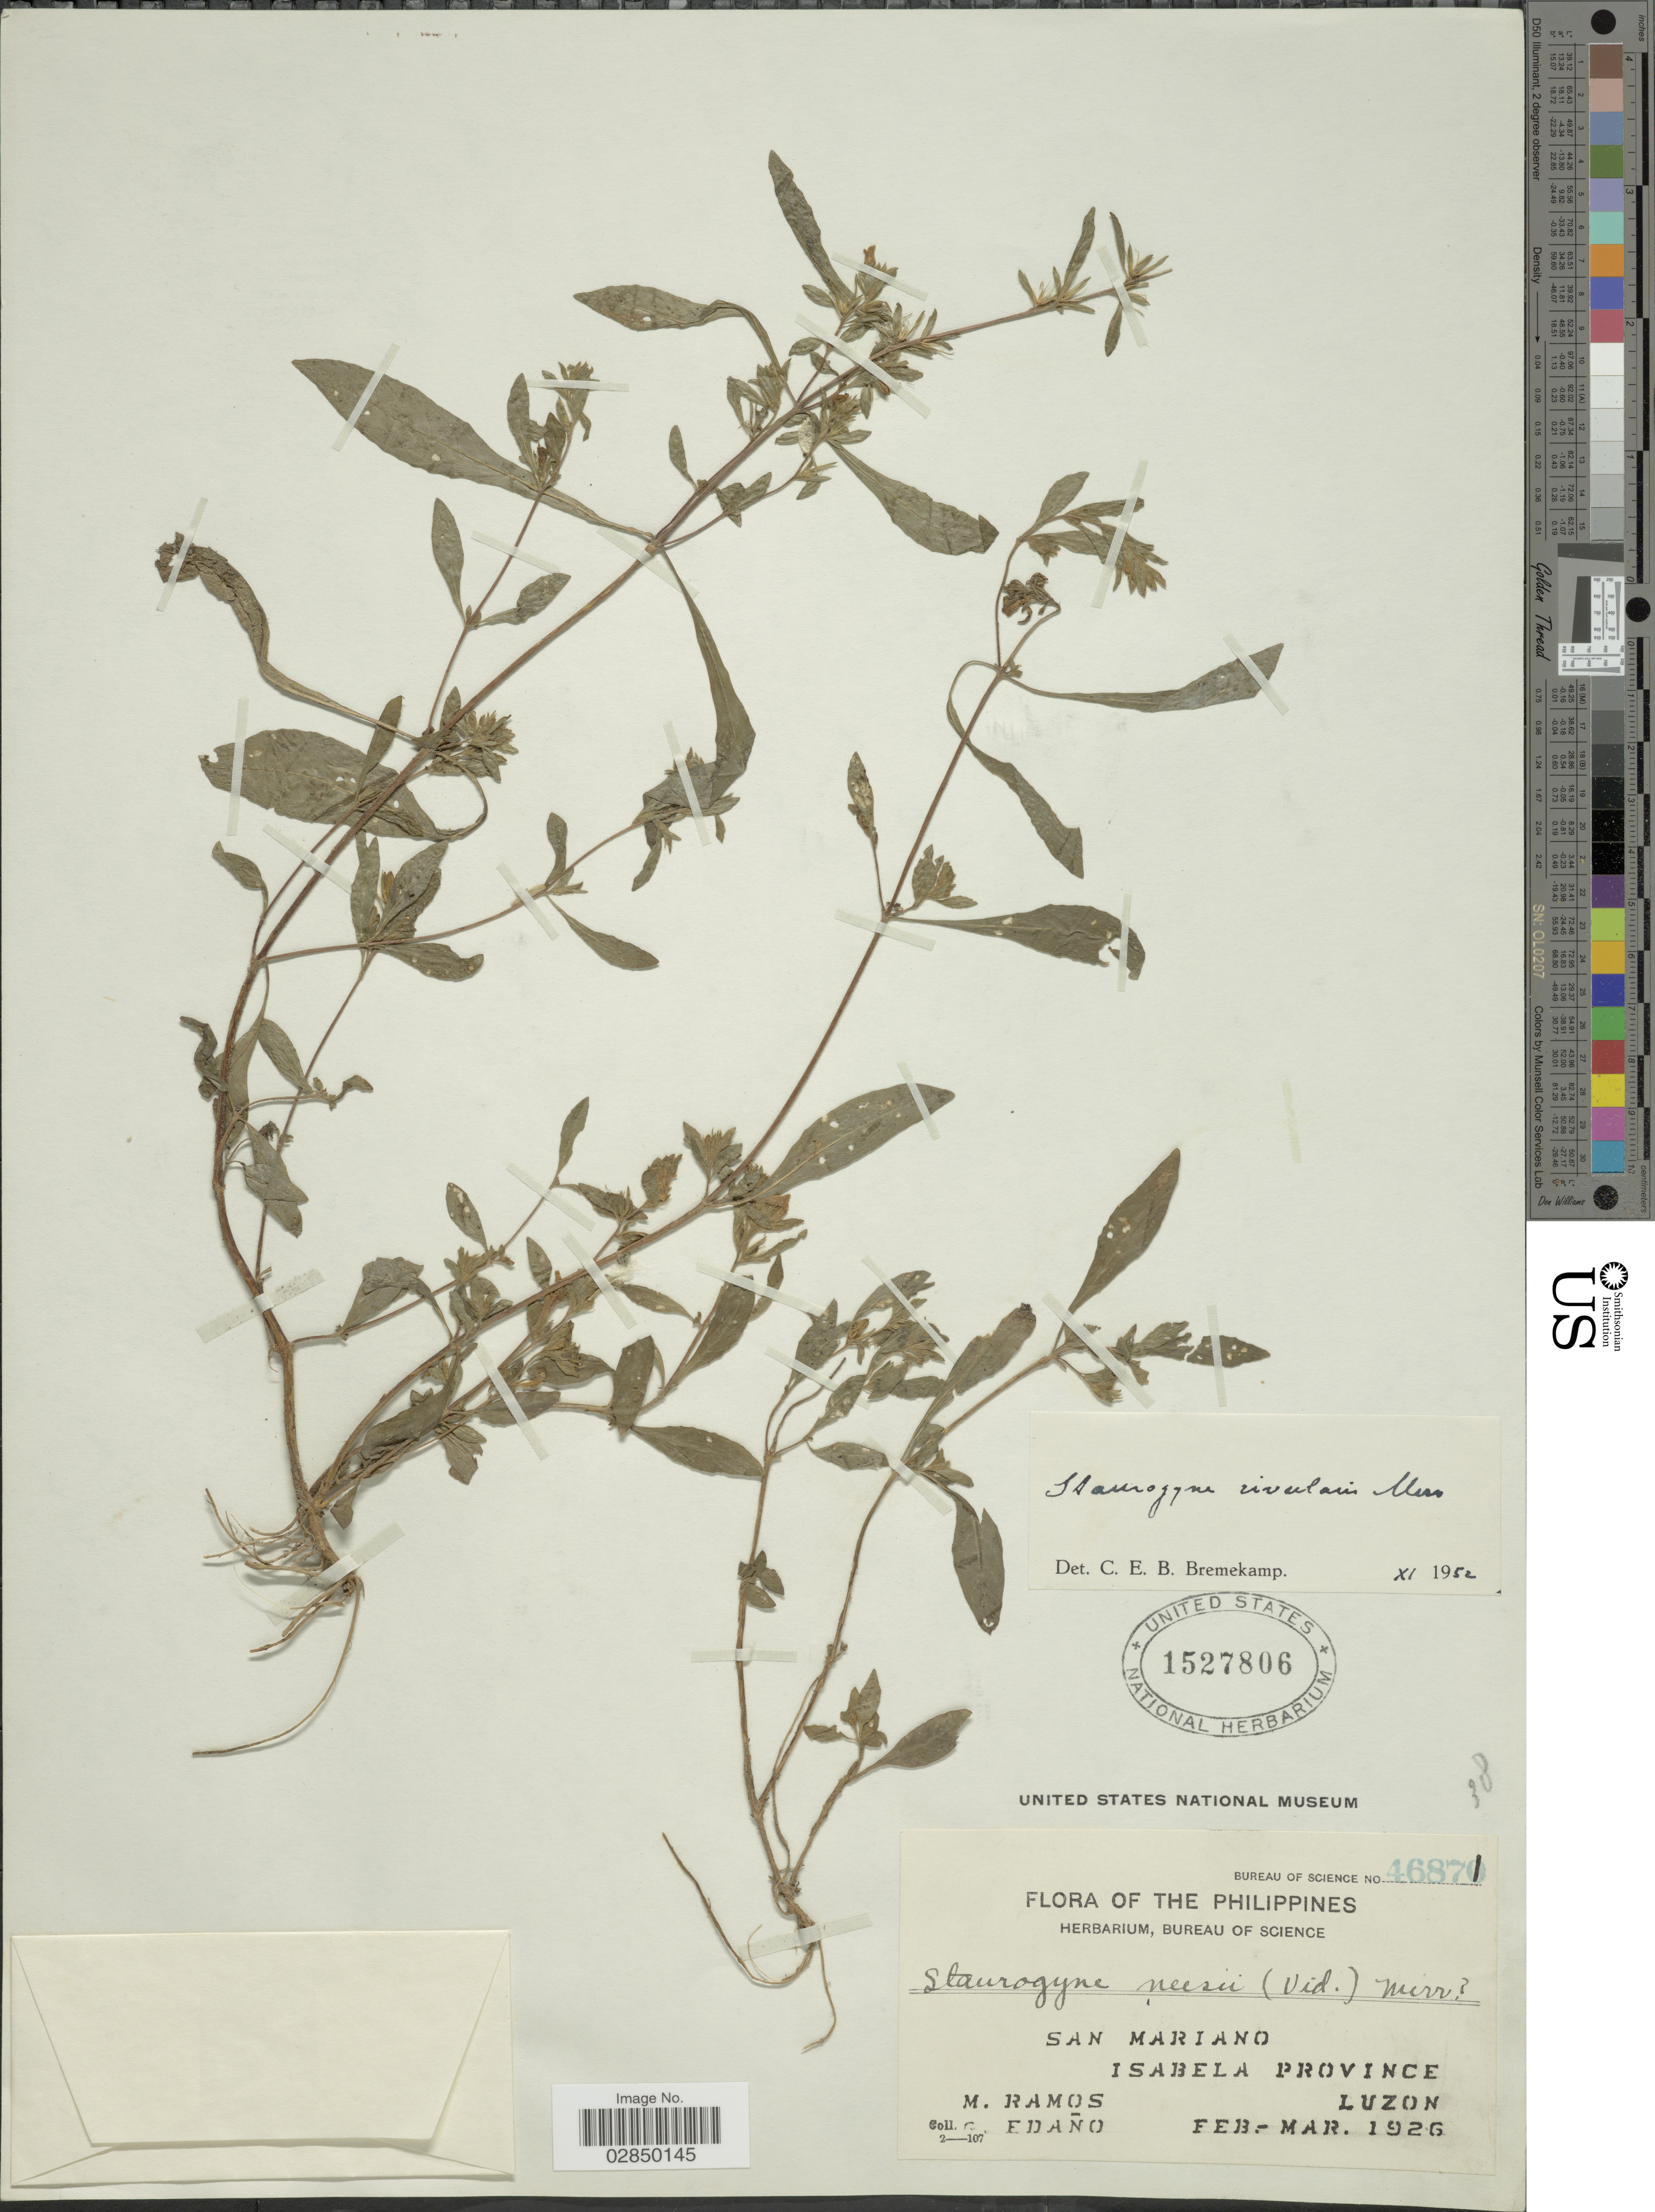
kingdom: Plantae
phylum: Tracheophyta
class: Magnoliopsida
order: Lamiales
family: Acanthaceae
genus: Staurogyne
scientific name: Staurogyne rivularis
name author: Merr.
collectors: M. Ramos & G. Edaño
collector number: Bureau of Science 46871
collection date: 1926-02/1926-03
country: Philippines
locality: San Mariano. Isabela Province. Luzon.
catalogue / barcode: US 1527806